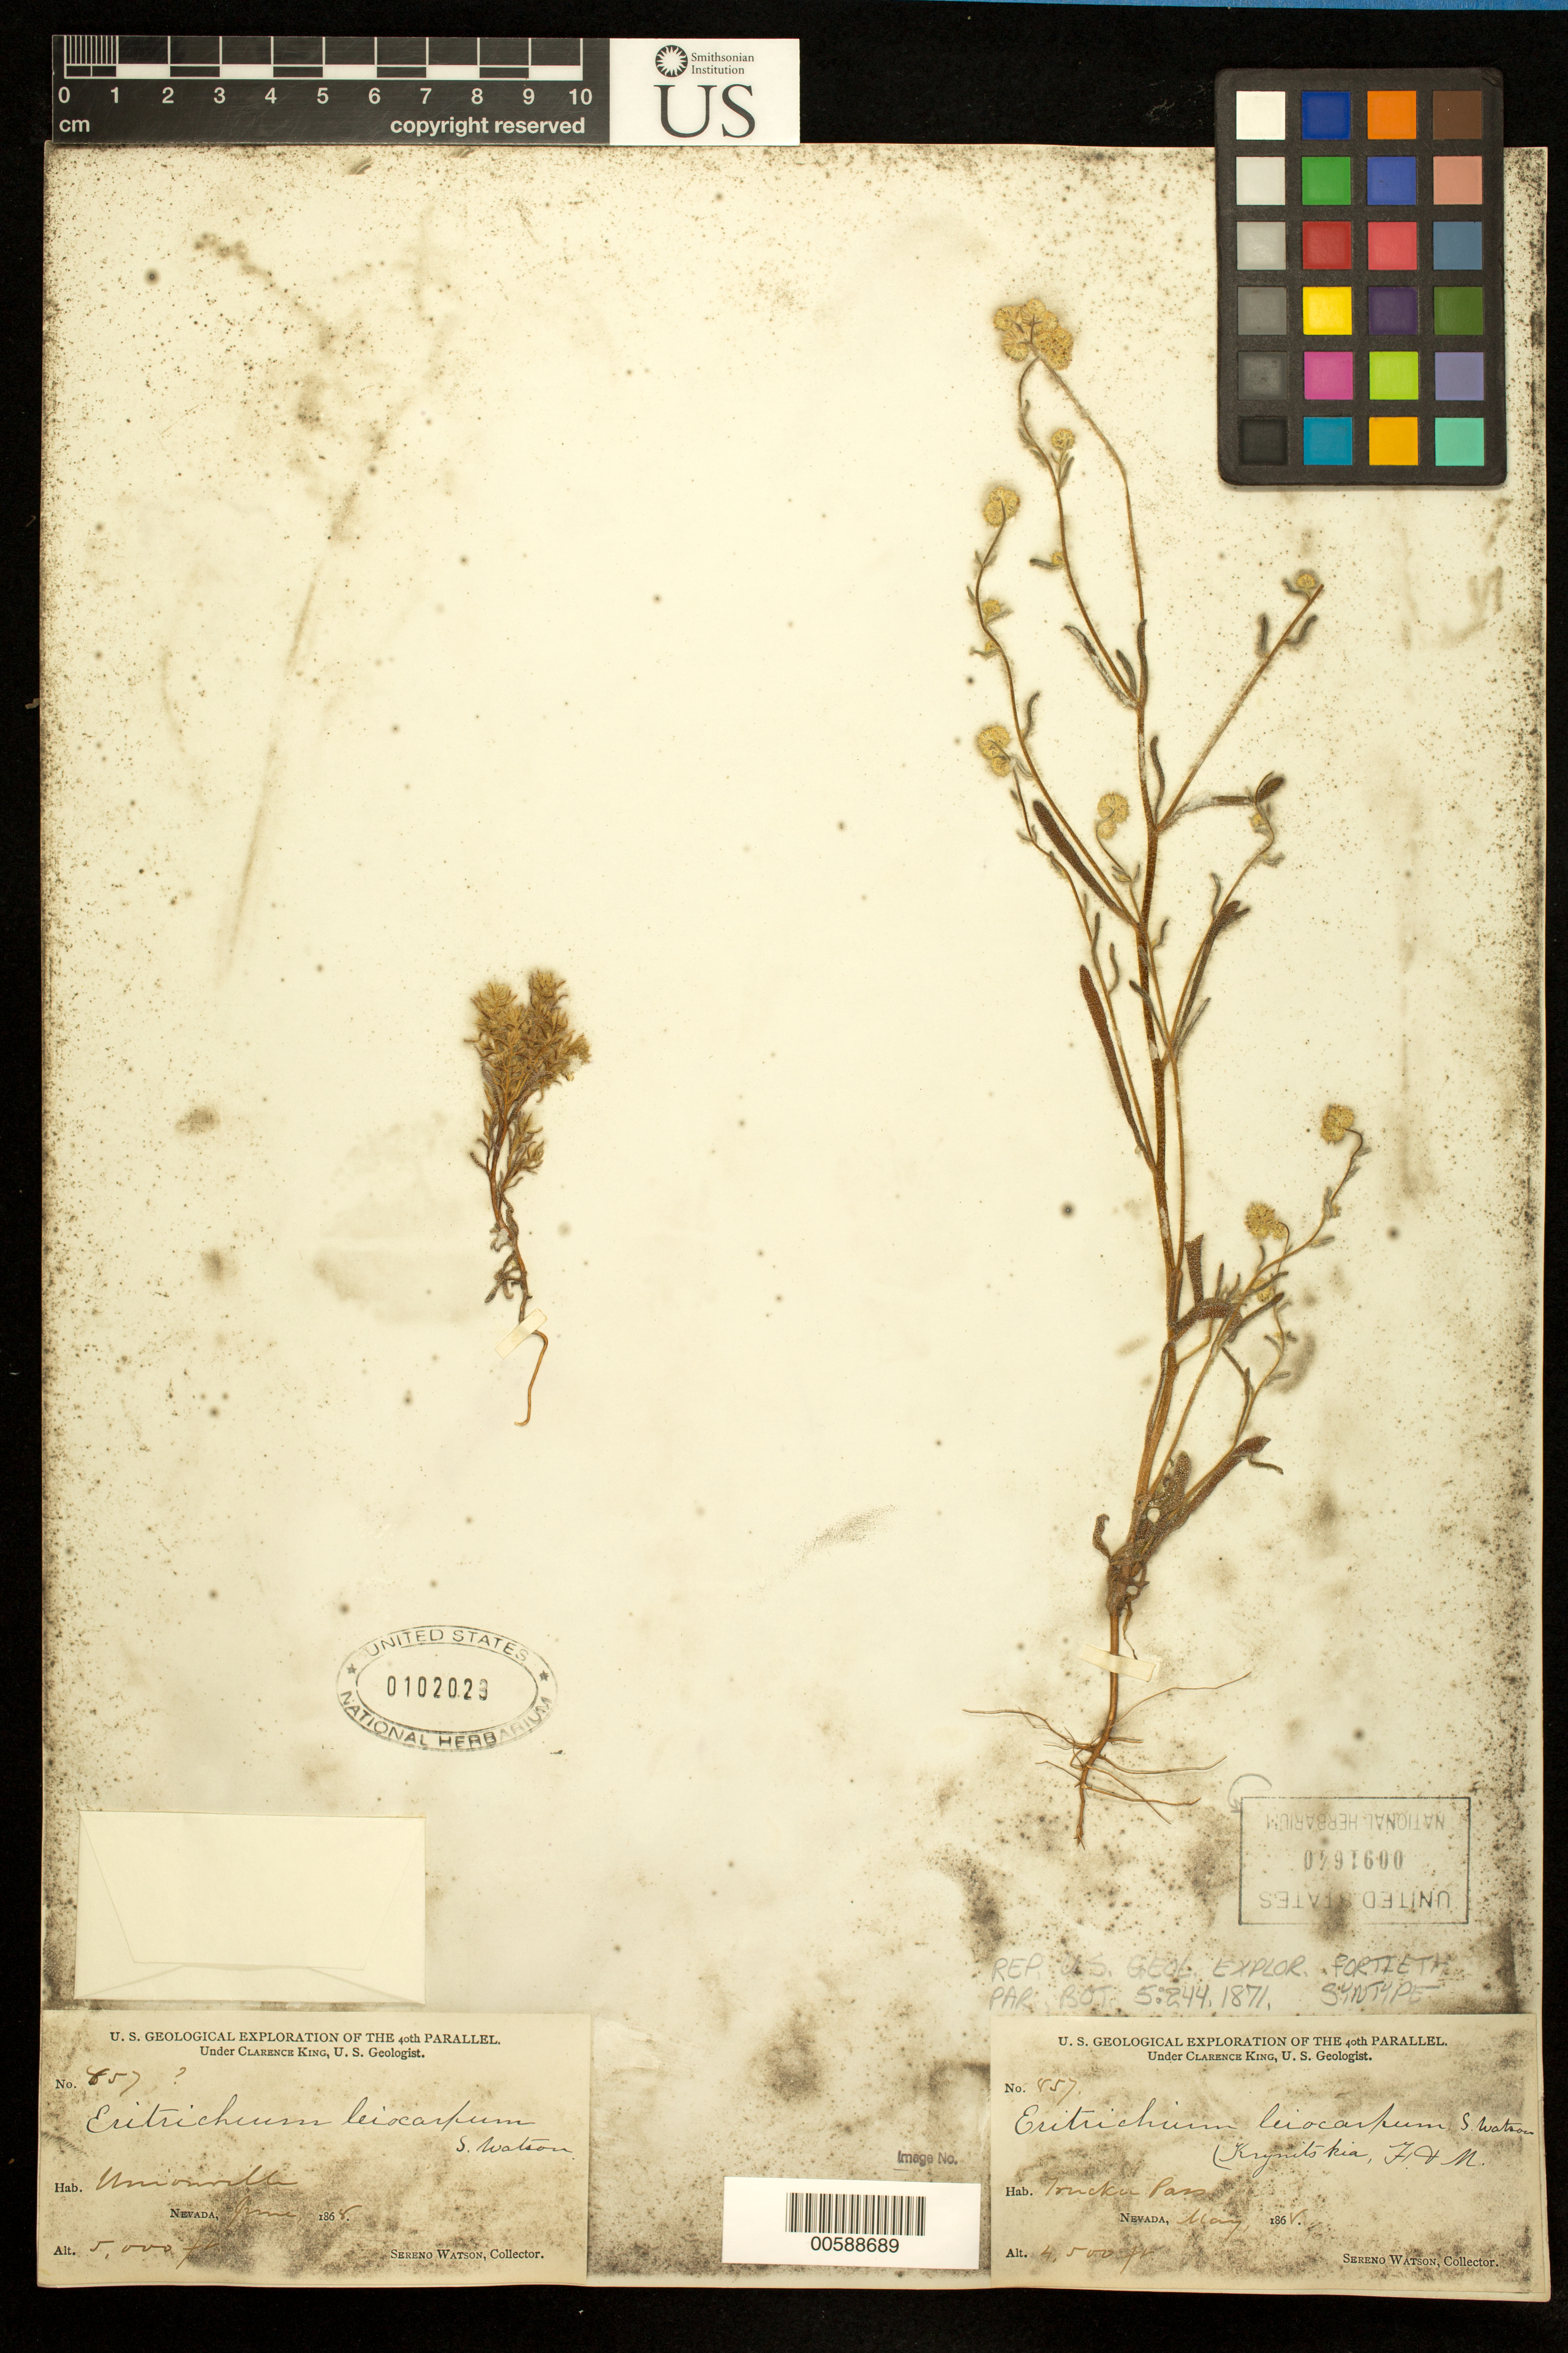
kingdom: Plantae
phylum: Tracheophyta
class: Magnoliopsida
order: Boraginales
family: Boraginaceae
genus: Krynitzkia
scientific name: Krynitzkia torreyana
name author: A. Gray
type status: Possible Type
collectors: S. Watson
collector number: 857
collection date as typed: May 1868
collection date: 1868-05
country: United States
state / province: Nevada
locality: Truckee Pass.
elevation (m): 1372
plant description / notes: Previously recorded as a "syntype" of Eritrichium leiocarpum S. Watson. Annotated and cited as Eriotrichium leiocarpum by Watson but Watson's name as published was a combination (not a new taxon) based on Krynitzkia leiocarpa Fisch. & C.A. Mey. A. Gray (1885). A. Gray (1885) determined that Watson's specimens were misidentified and created 3 new taxa for them, Krynitzkia torreyana A. Gray, Krynitzkia torreyana var. calycosa A. Gray, and Krynitzkia watsonii A. Gray. This is NOT Cryptantha leiocarpa (Fisch. & C.A. Mey.) Greene.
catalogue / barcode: US 91640